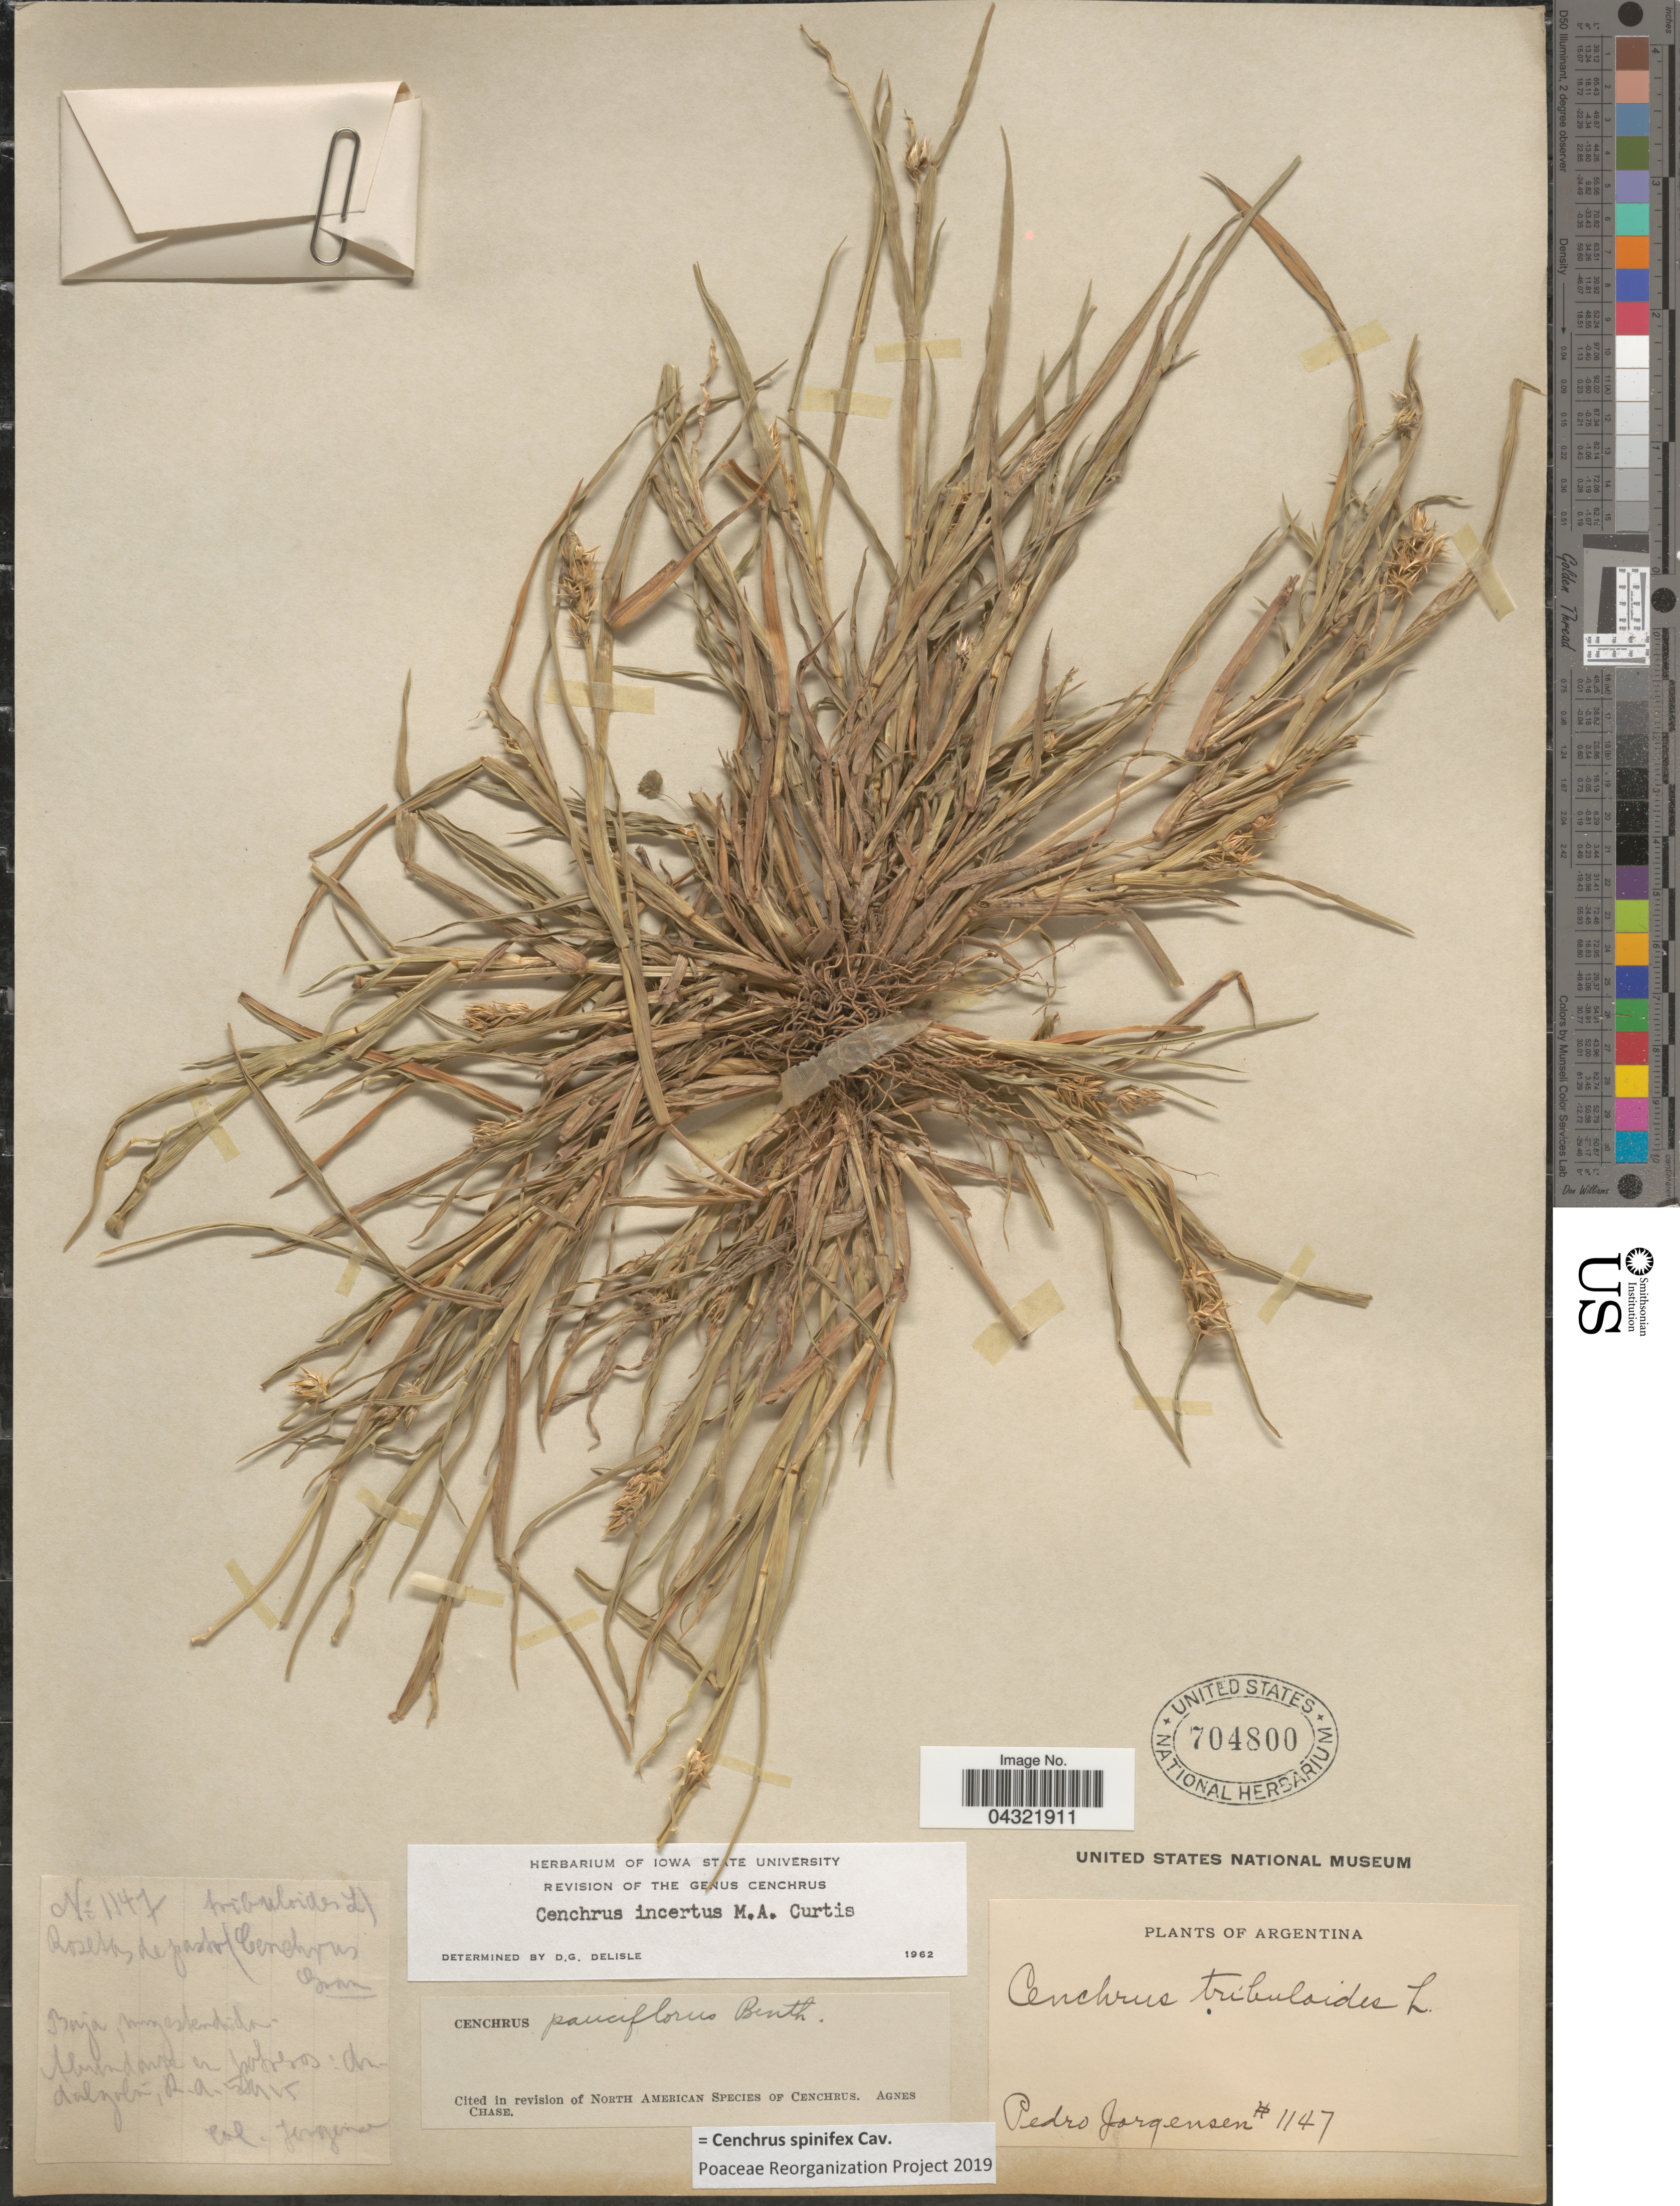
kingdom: Plantae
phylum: Tracheophyta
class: Liliopsida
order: Poales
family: Poaceae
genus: Cenchrus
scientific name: Cenchrus spinifex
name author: Cav.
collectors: P. Jörgensen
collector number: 1147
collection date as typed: Transcribed d/m/y: /7/15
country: Argentina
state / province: Catamarca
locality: Andalgala.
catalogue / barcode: US 704800